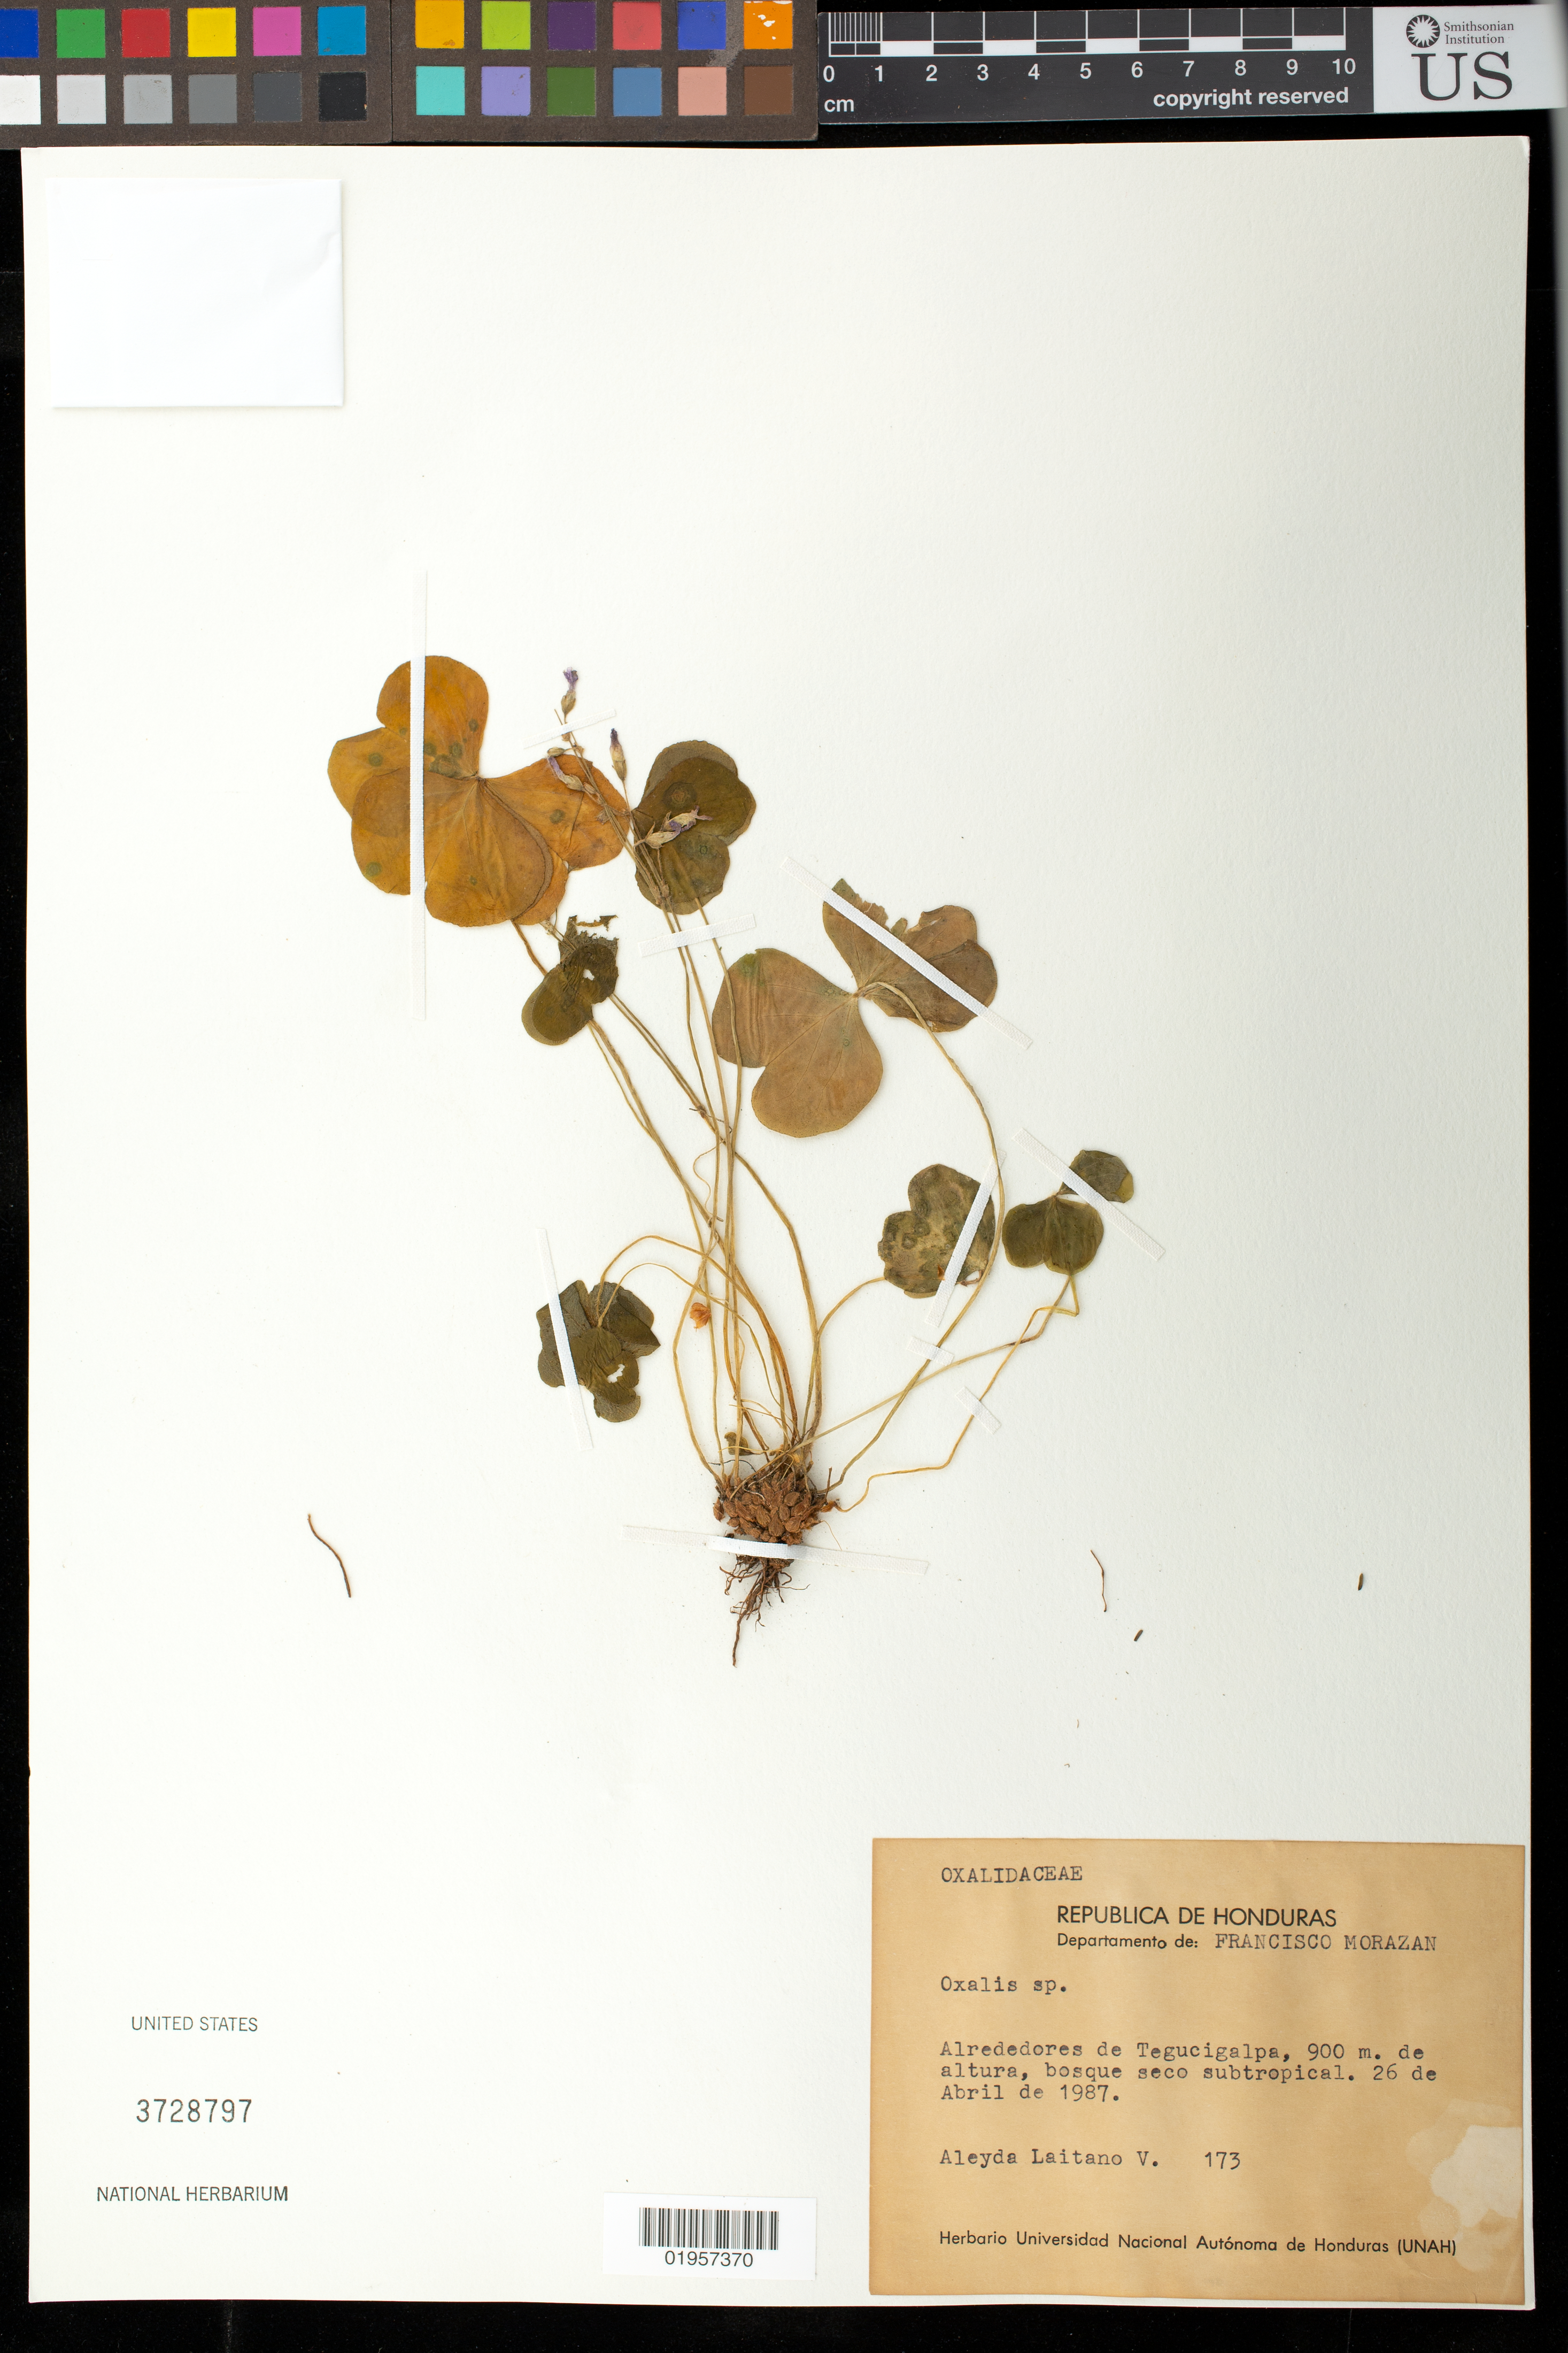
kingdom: Plantae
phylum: Tracheophyta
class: Magnoliopsida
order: Oxalidales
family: Oxalidaceae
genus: Oxalis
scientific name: Oxalis debilis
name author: Kunth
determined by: Strong, Mark T., (BOT), Smithsonian Institution - National Museum of Natural History (UNITED STATES)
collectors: A. Laitano V.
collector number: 173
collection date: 1987-04-26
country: Honduras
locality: Alrededores de Tegucigalpa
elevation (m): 900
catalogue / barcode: US 3728797